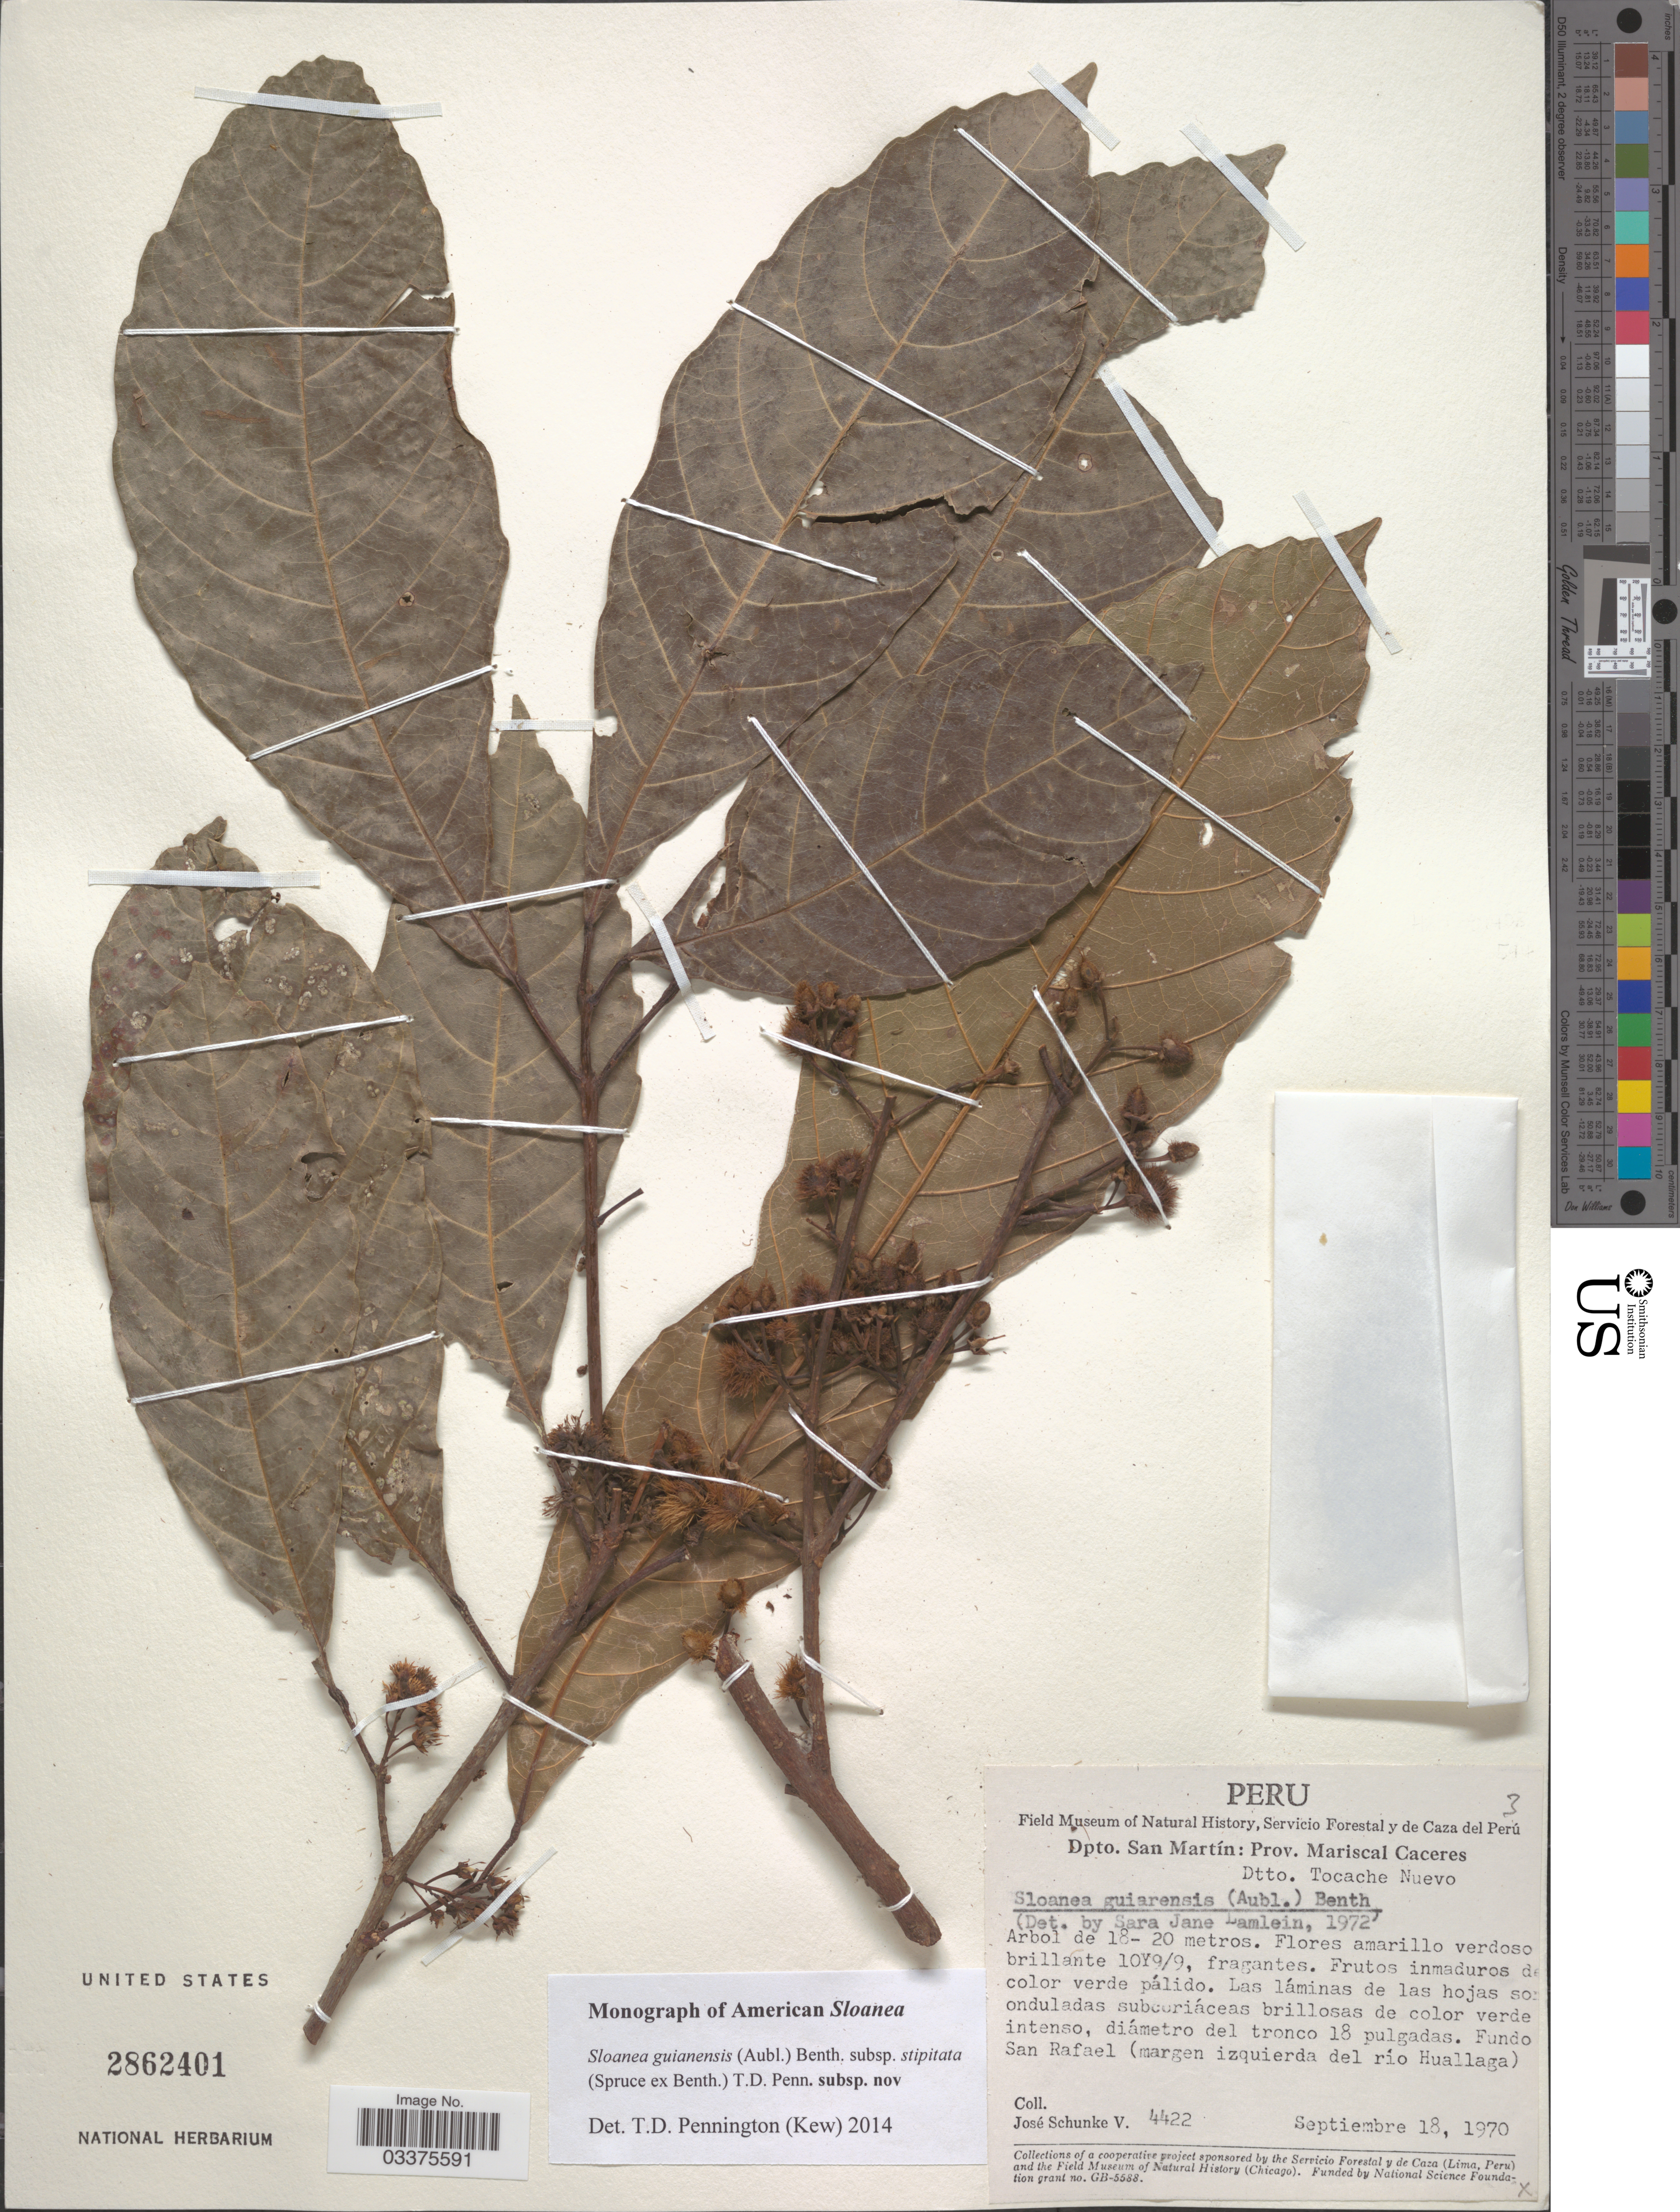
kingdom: Plantae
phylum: Tracheophyta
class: Magnoliopsida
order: Oxalidales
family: Elaeocarpaceae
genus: Sloanea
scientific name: Sloanea guianensis subsp. stipitata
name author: (Spruce ex Benth.) T.D. Penn.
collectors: J. Schunke Vigo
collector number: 4422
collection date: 1970-09-18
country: Peru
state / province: San Martín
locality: Dpto. San Martín: Prov. Mariscal Caceres, Dtto. Tocache Nuevo. Fundo San Rafael (margen izquierda del río Huallaga).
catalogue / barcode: US 2862401